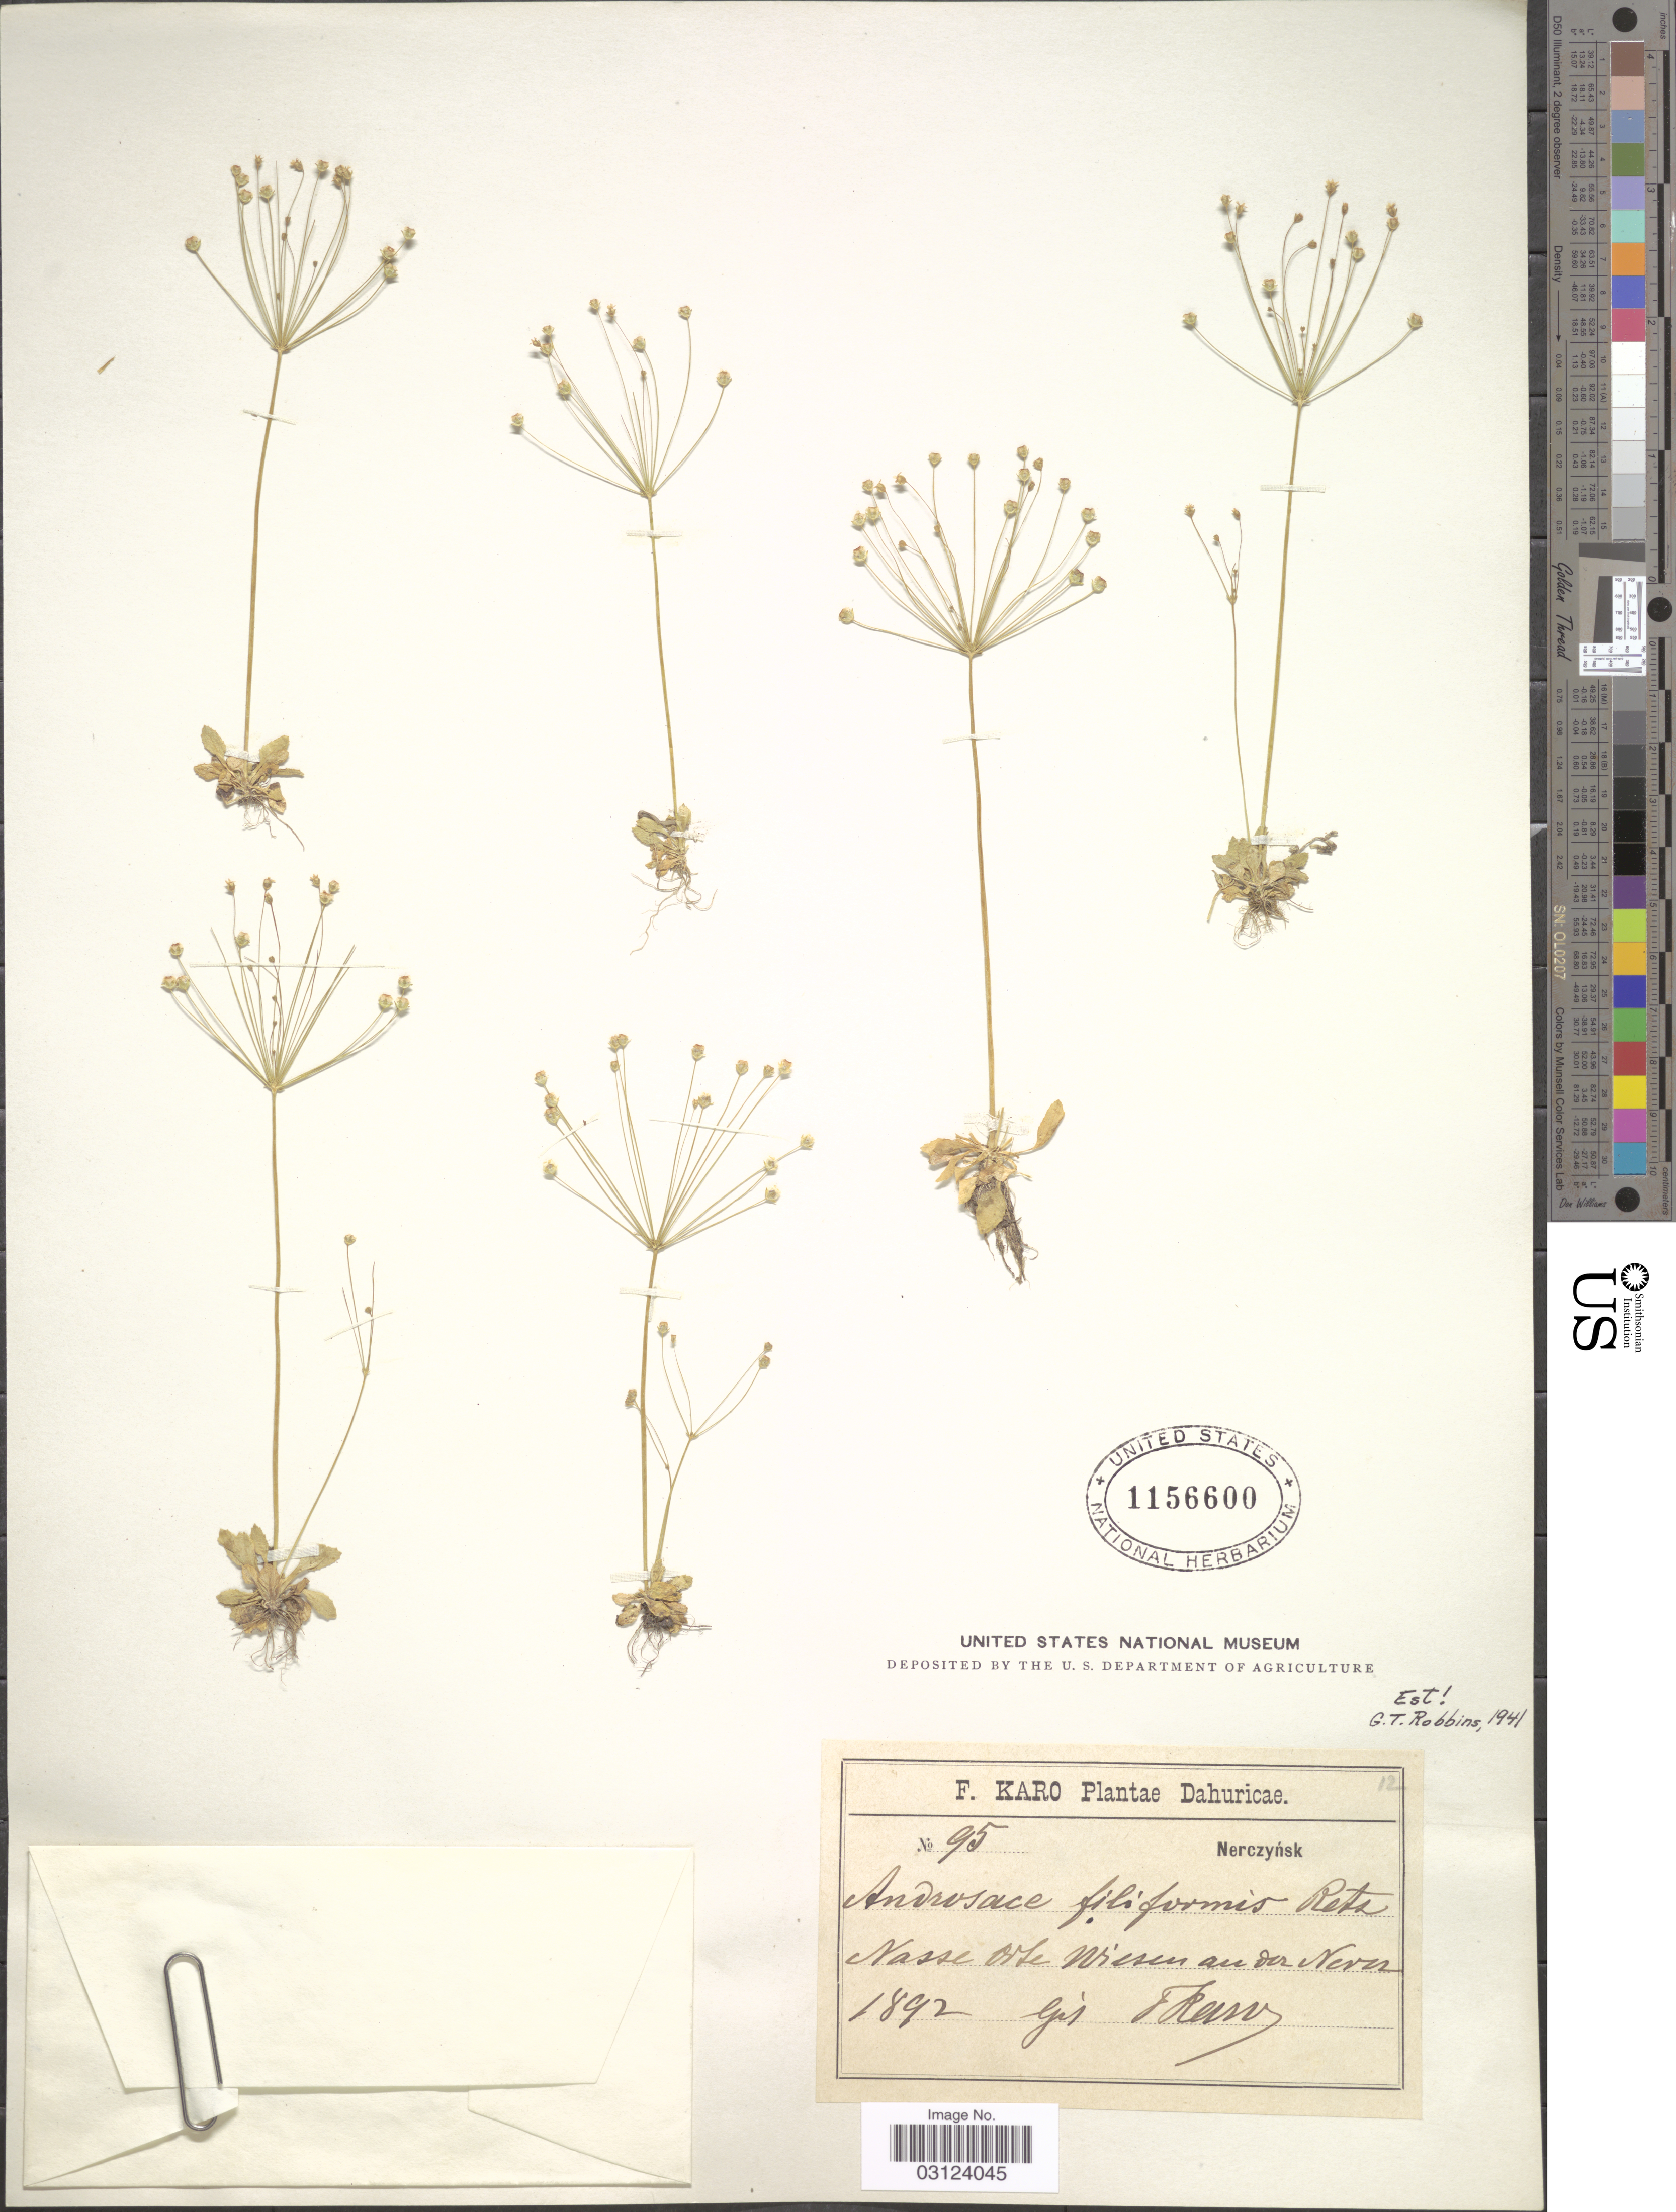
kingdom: Plantae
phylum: Tracheophyta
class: Magnoliopsida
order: Ericales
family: Primulaceae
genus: Androsace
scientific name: Androsace filiformis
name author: Retz.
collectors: F. Karo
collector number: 95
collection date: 1892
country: Russian Federation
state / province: Amur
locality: Dahuricae, Nasse oste wiesen au der Never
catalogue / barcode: US 1156600